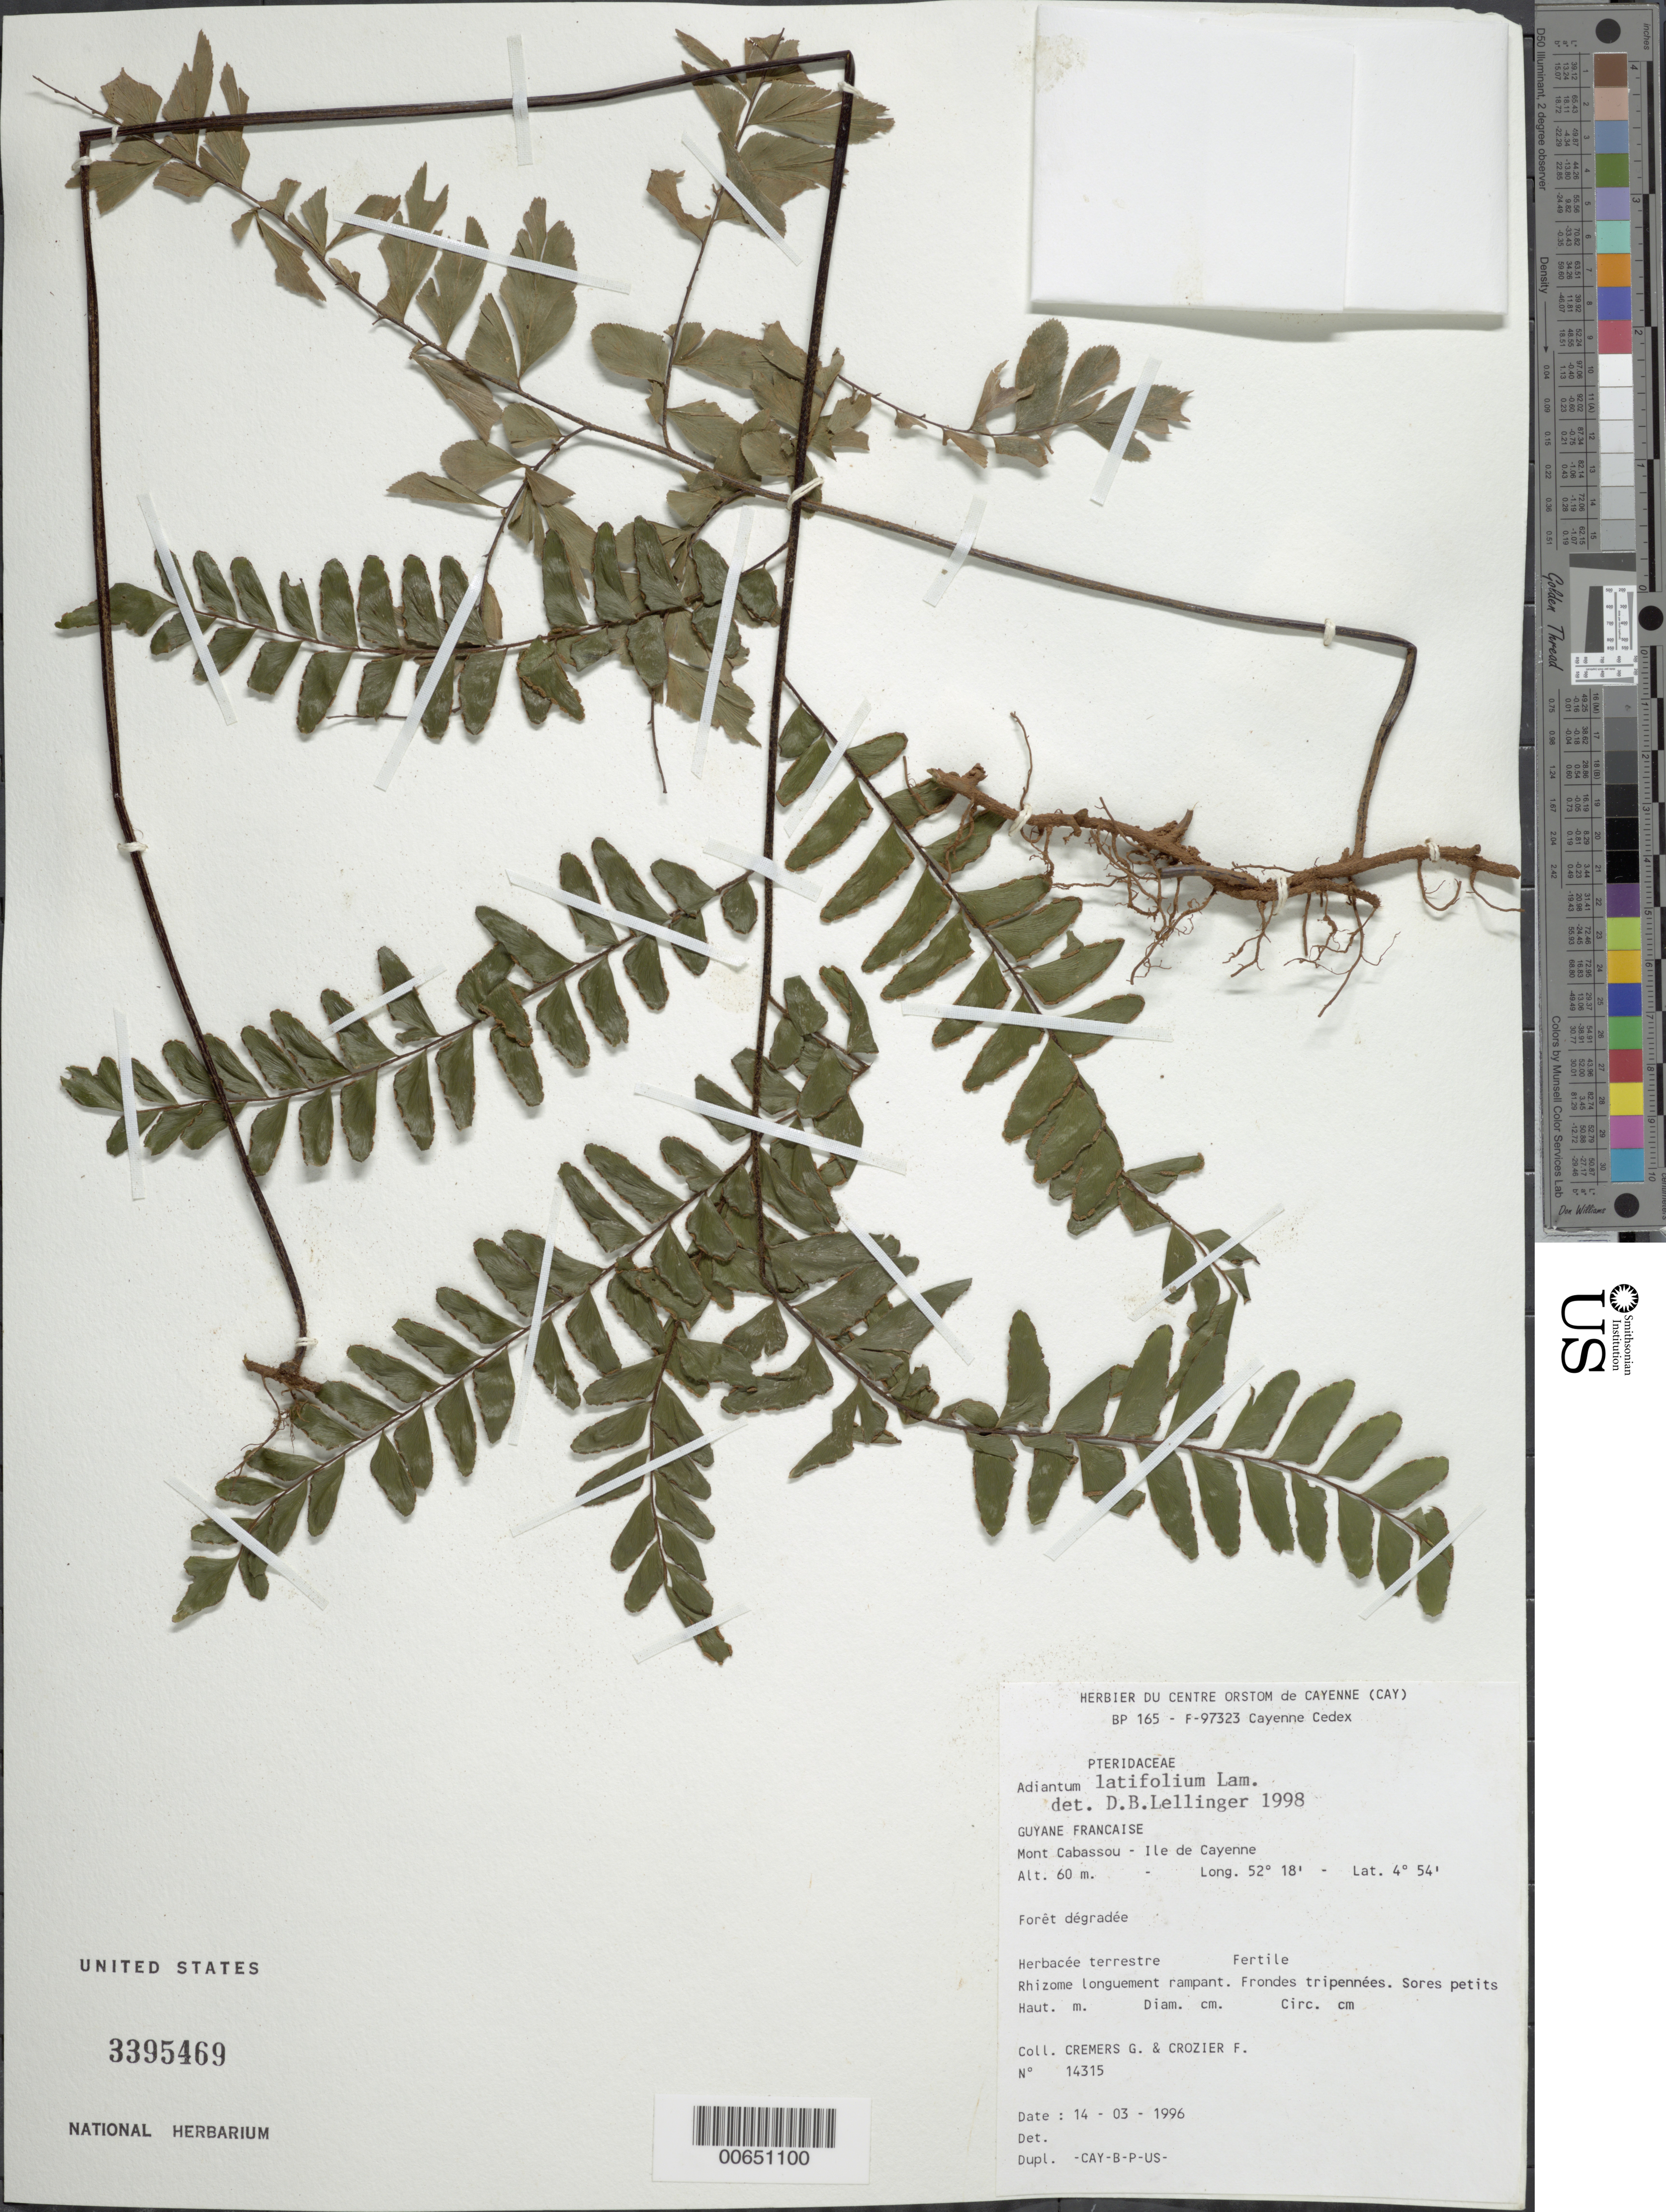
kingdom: Plantae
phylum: Tracheophyta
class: Polypodiopsida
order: Polypodiales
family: Pteridaceae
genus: Adiantum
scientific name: Adiantum latifolium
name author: Lam.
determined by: Lellinger, David B., (BOT), Smithsonian Institution - National Museum of Natural History (UNITED STATES)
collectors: G. Cremers & F. Crozier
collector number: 14315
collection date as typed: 14-Mar-96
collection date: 1996-03-14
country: French Guiana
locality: Mont Cabassou, Ile de Cayenne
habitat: Foret degradee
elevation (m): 60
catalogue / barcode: US 3395469